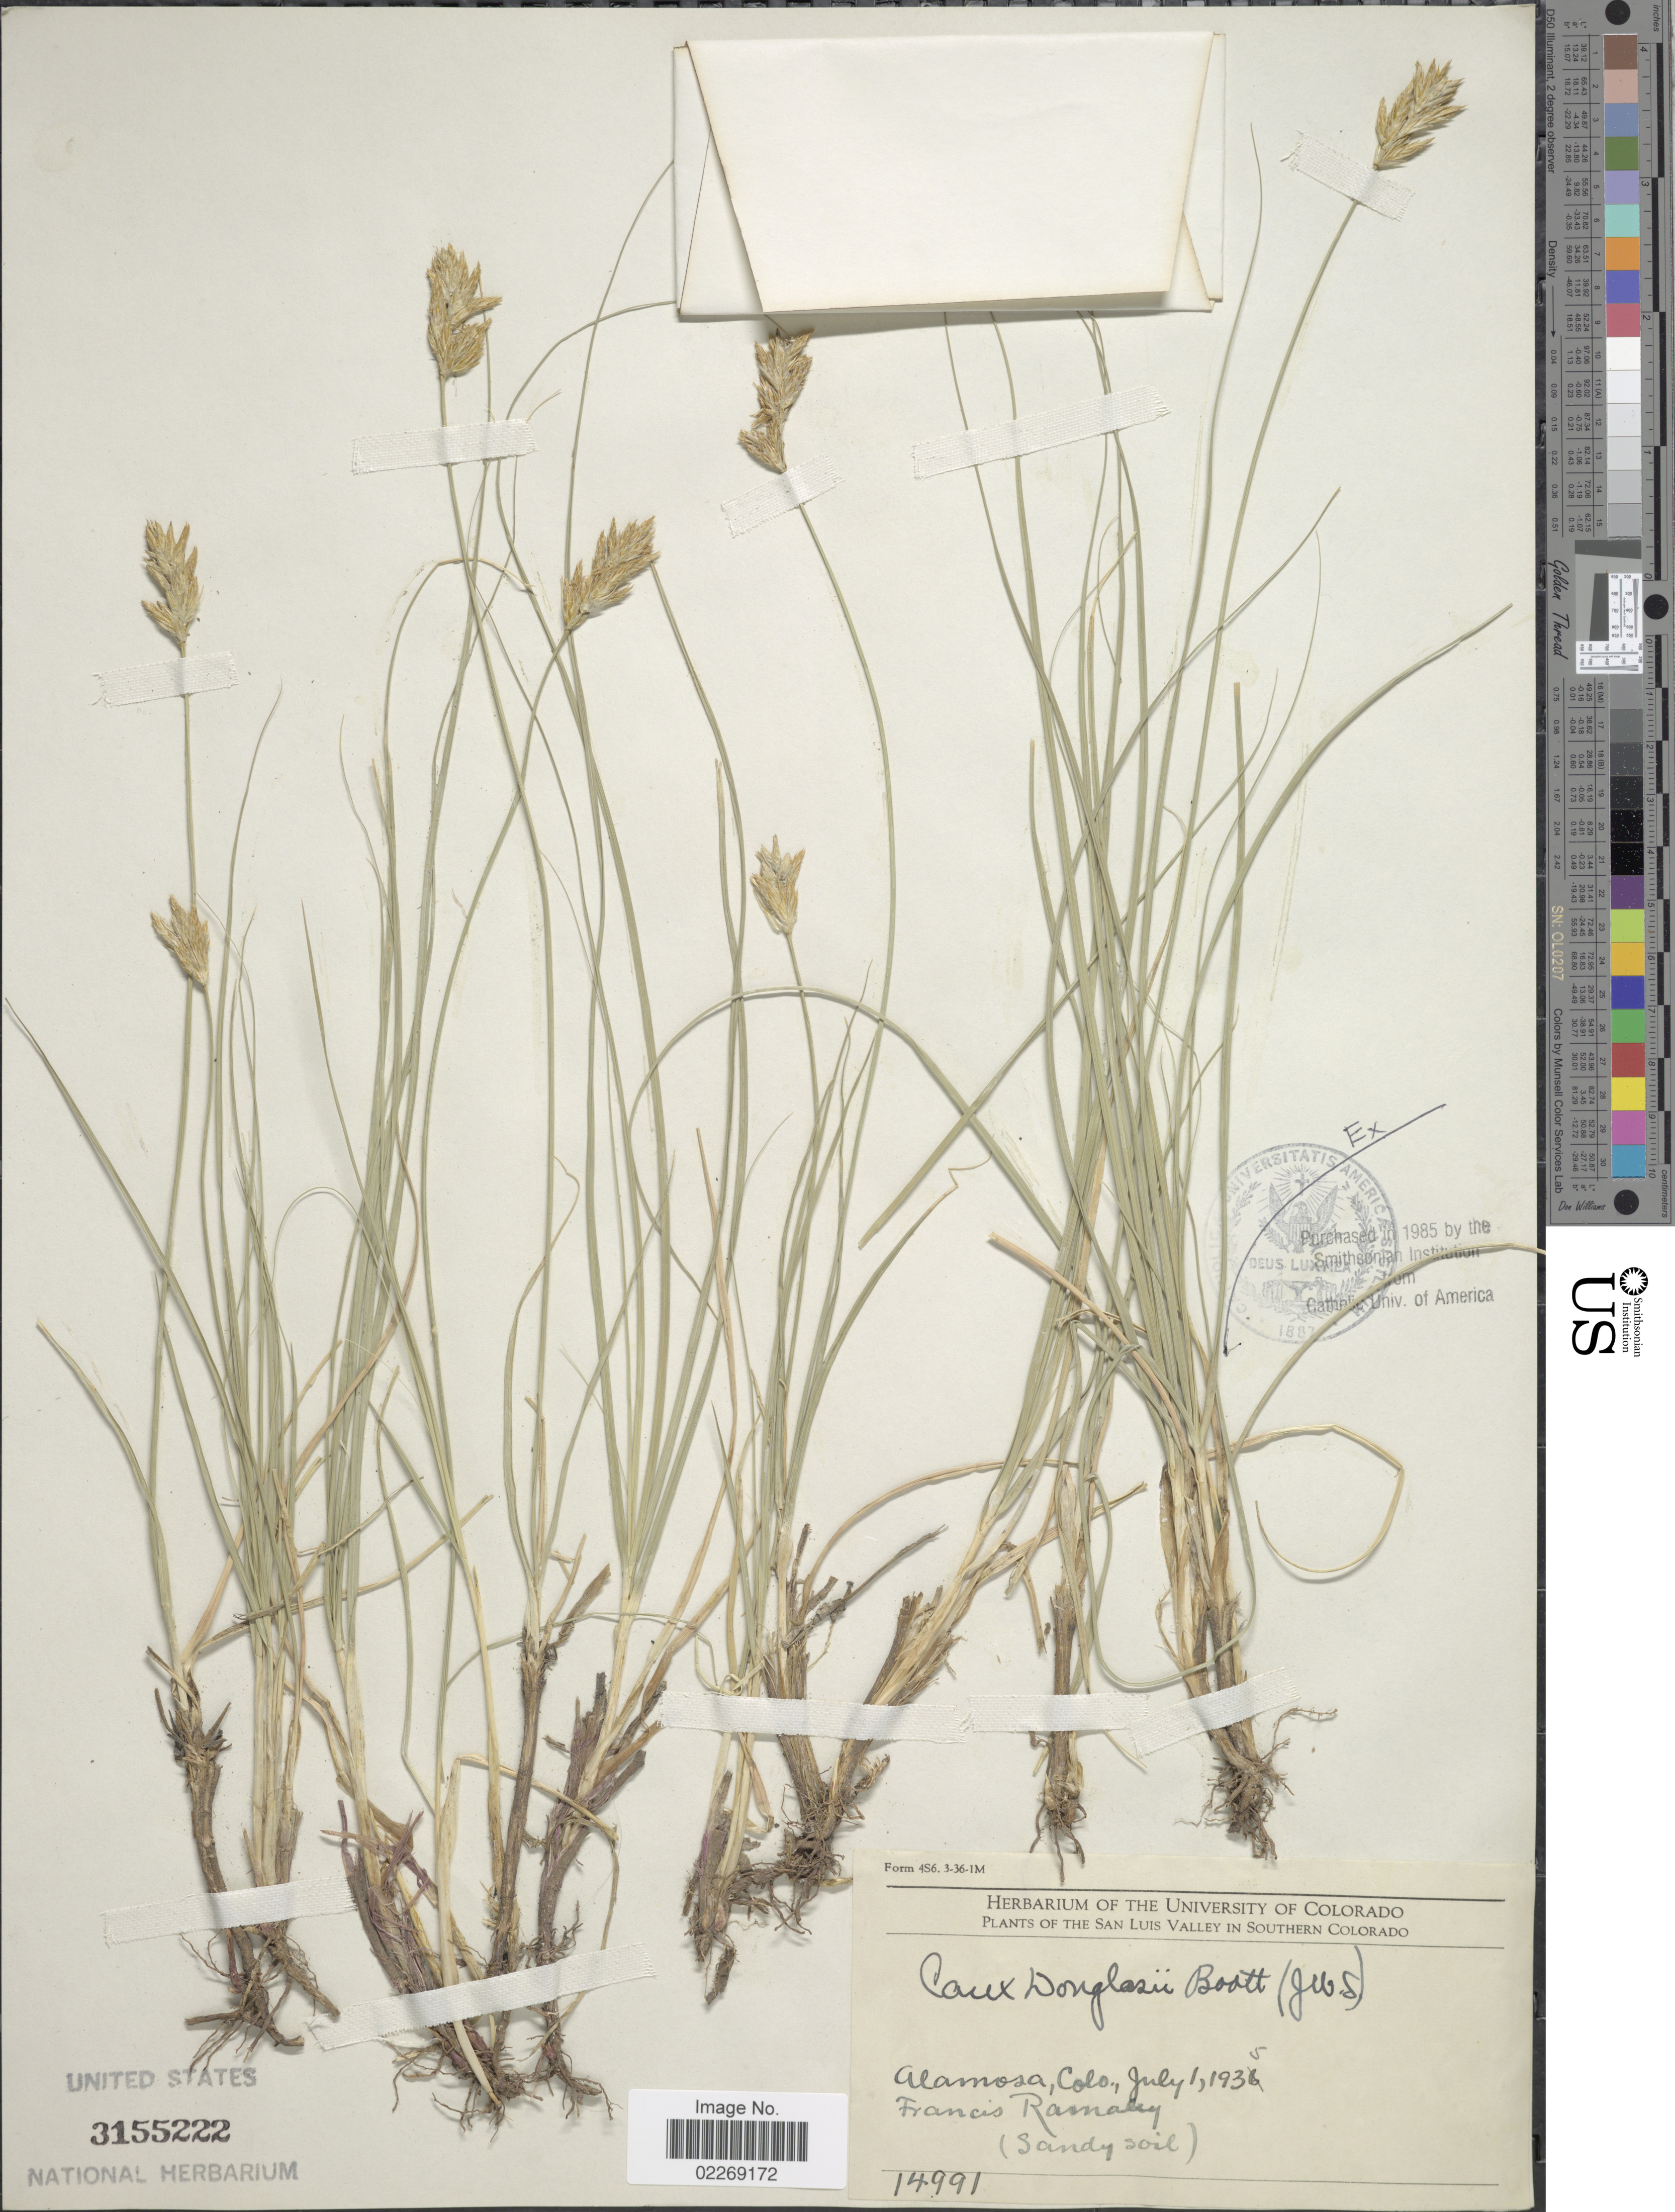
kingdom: Plantae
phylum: Tracheophyta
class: Liliopsida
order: Poales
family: Cyperaceae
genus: Carex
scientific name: Carex douglasii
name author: Boott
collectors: F. Ramaley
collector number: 14991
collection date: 1935-07-01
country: United States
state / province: Colorado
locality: San Luis Valley in Southern Colorado. Alamosa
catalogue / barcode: US 3155222